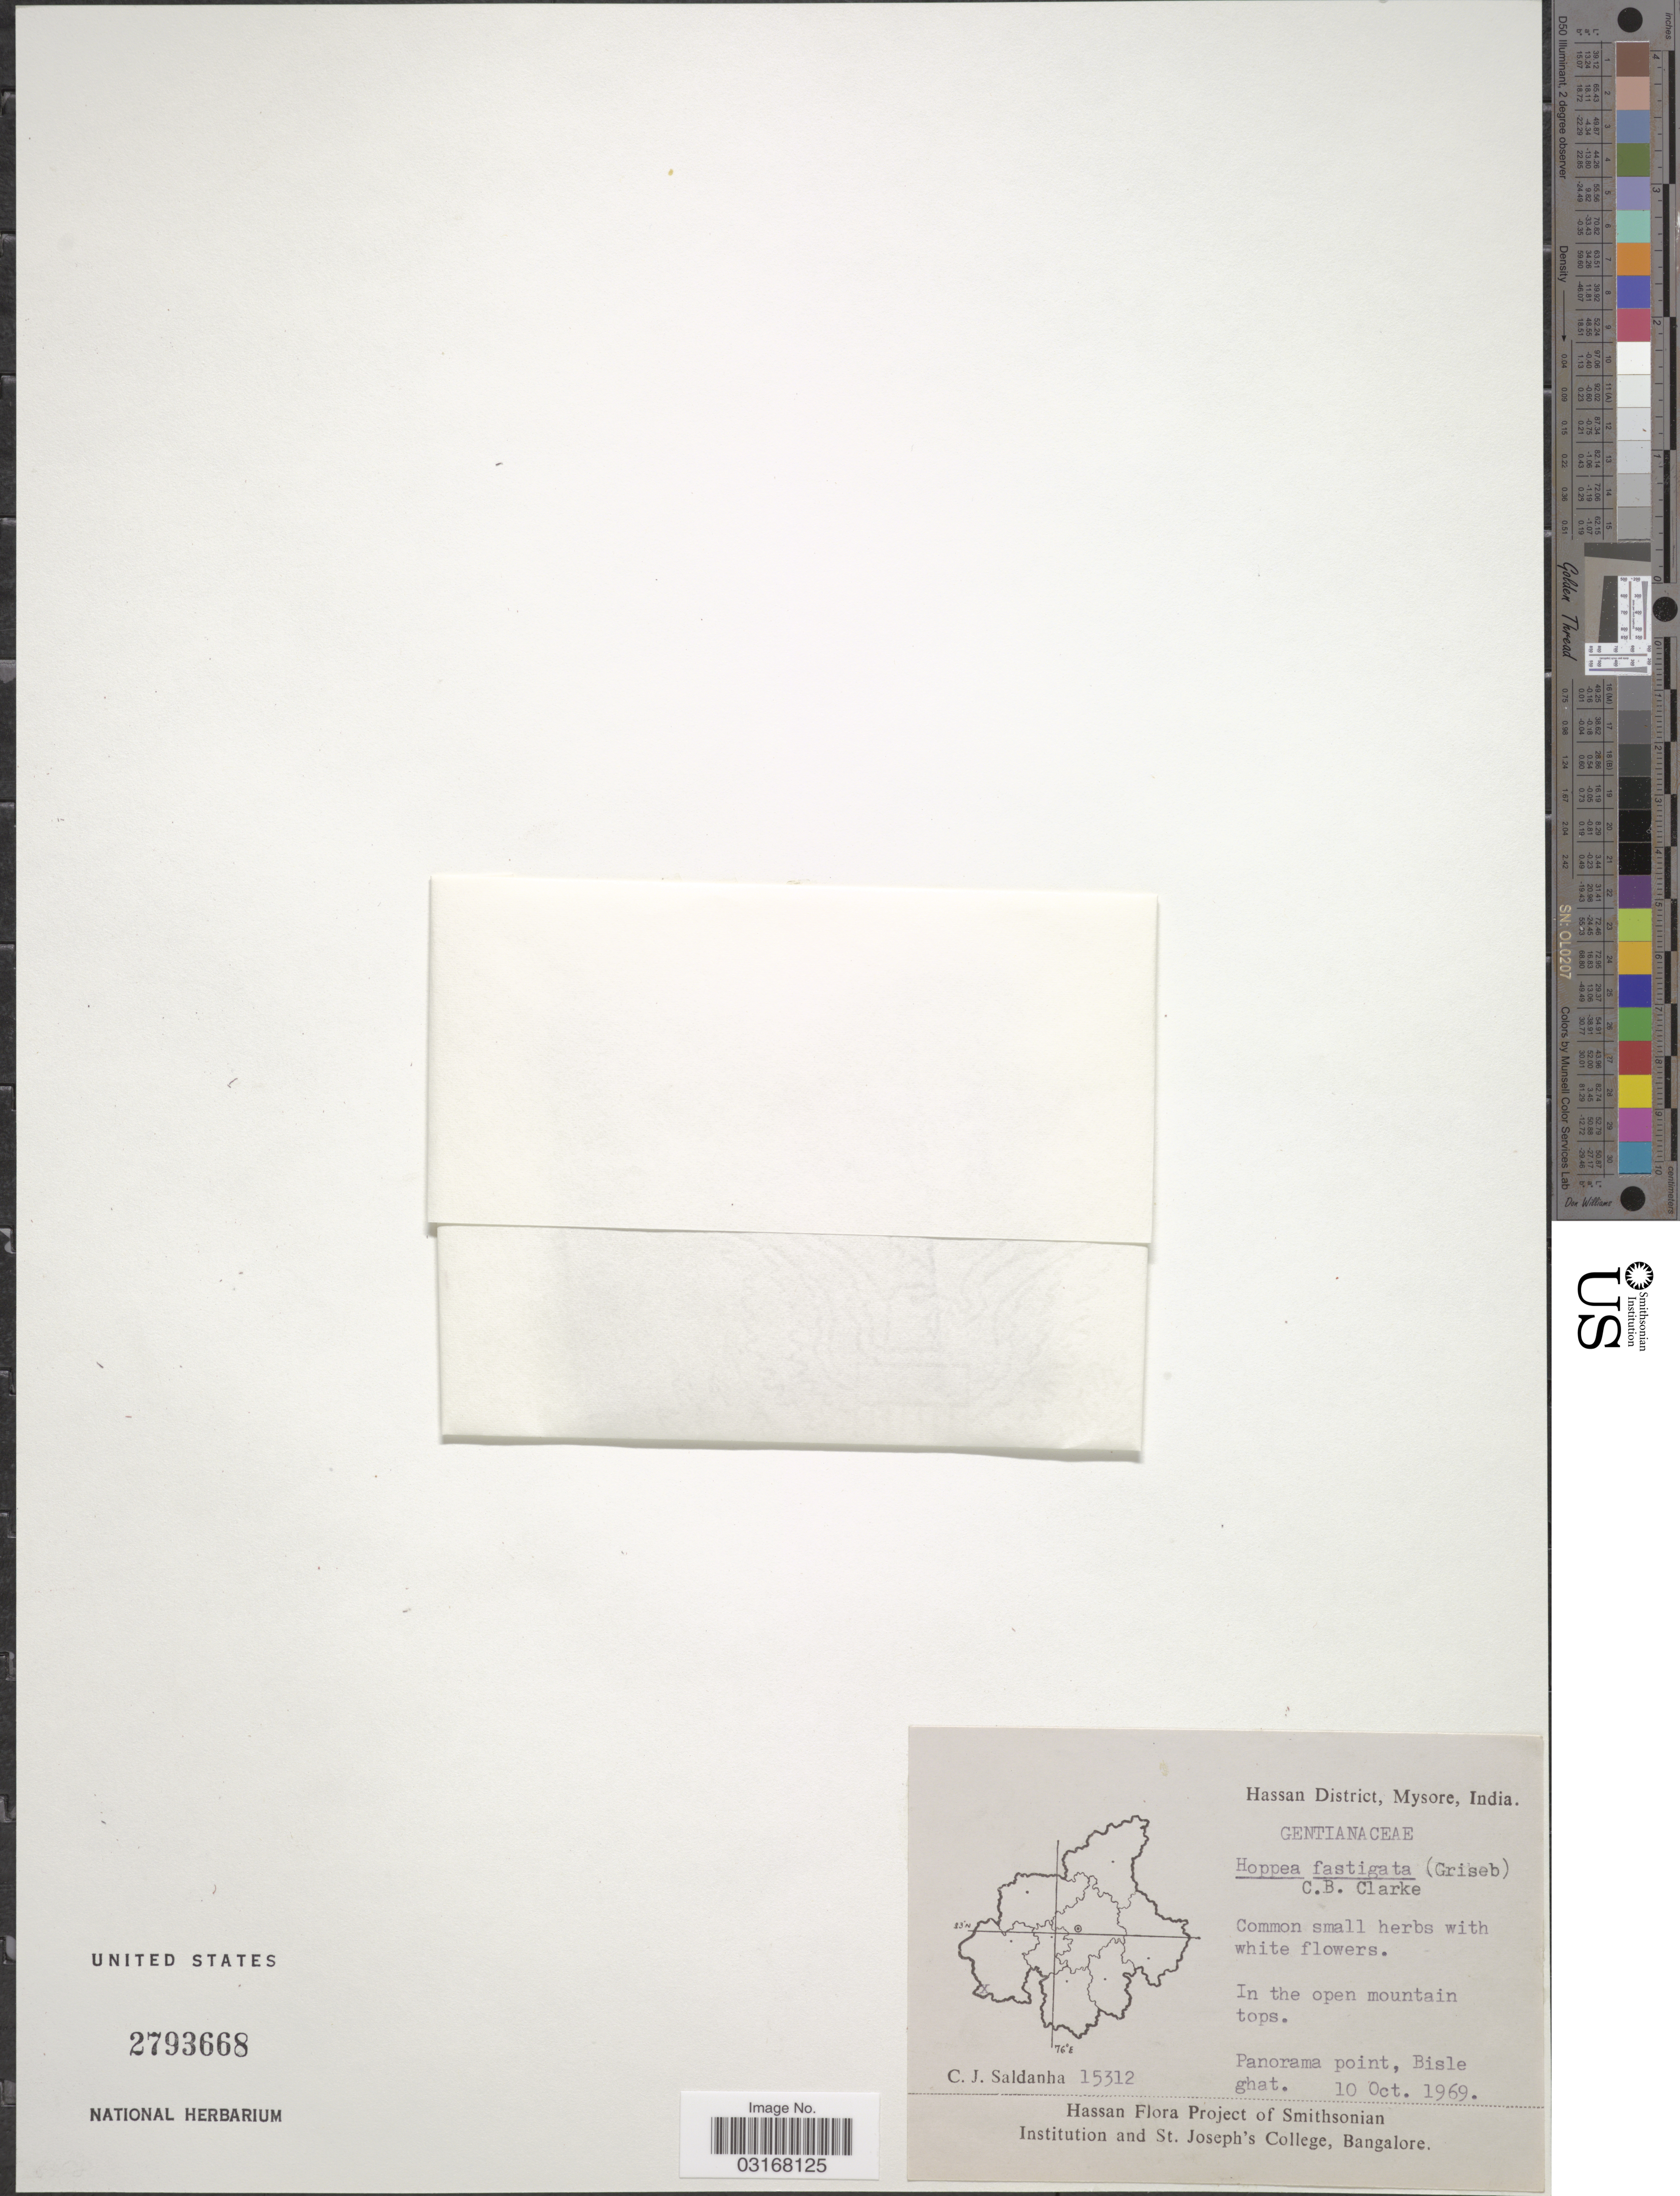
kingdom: Plantae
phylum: Tracheophyta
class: Magnoliopsida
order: Gentianales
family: Gentianaceae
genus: Hoppea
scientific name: Hoppea fastigiata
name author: (Griseb.) C.B. Clarke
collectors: C. J. Saldanha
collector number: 15312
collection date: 1969-10-10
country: India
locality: Hassan District, Mysore. Panorama point, Bisle ghat.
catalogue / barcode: US 2793668